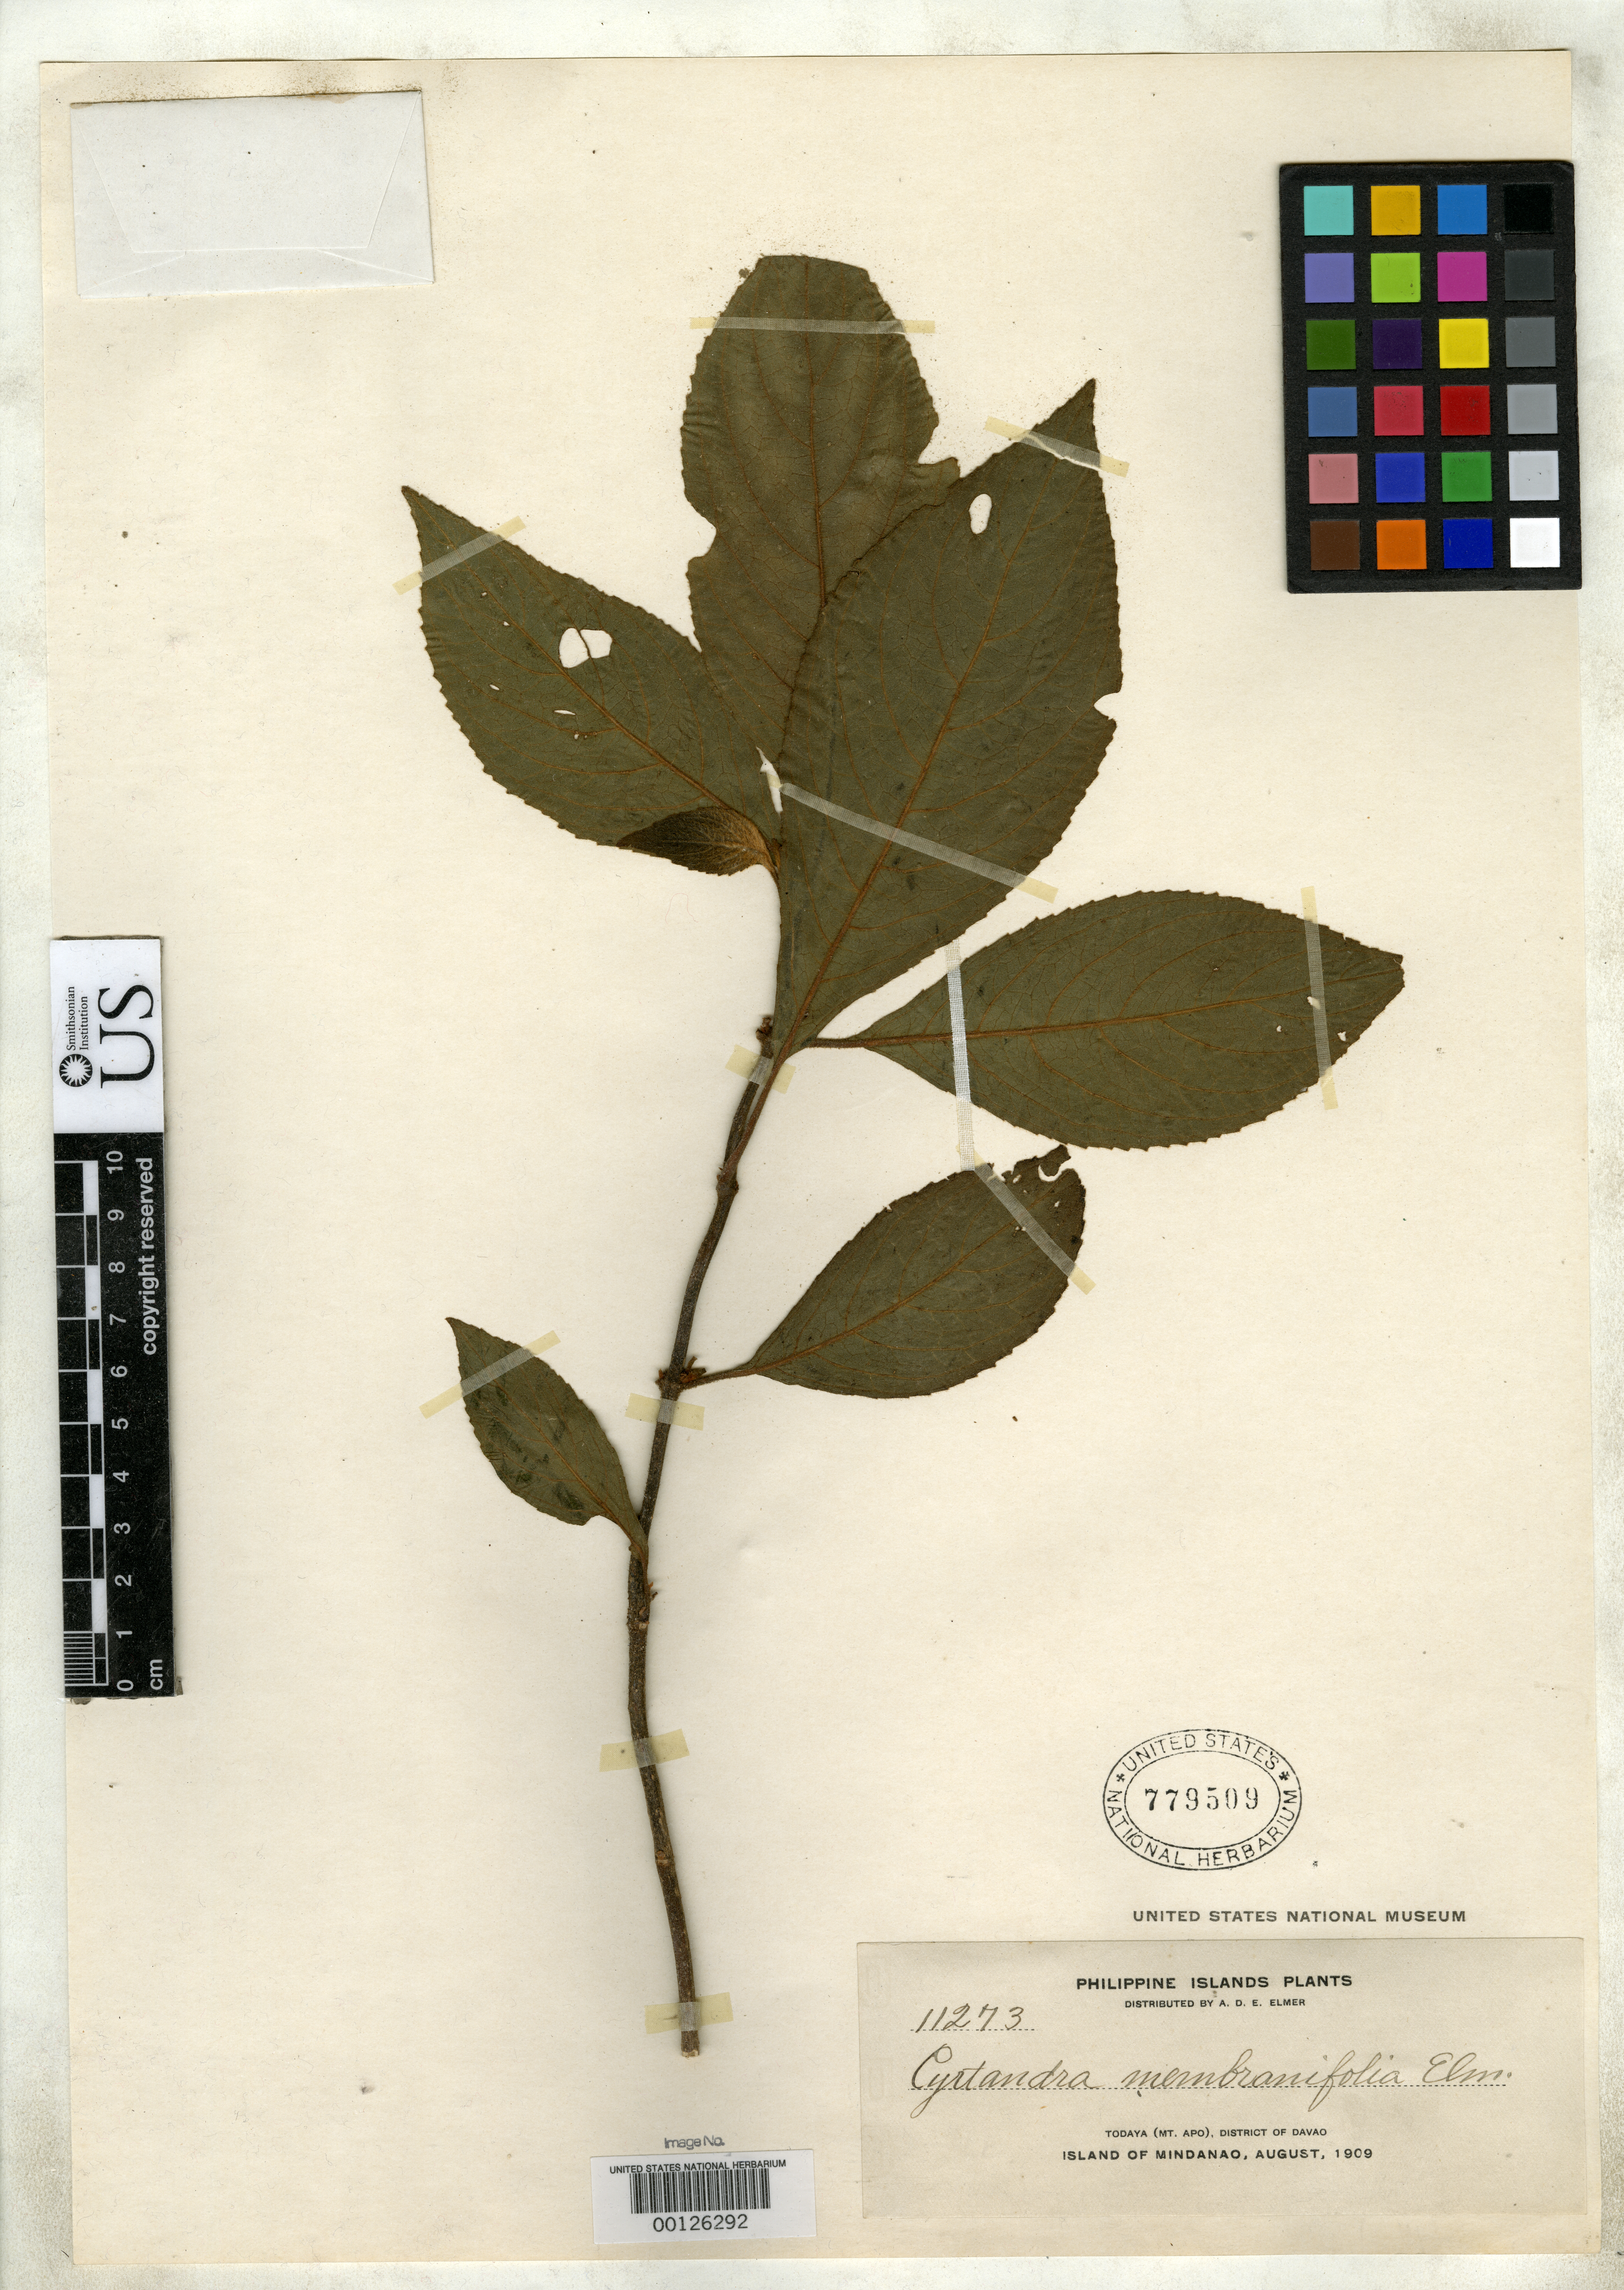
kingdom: Plantae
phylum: Tracheophyta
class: Magnoliopsida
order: Lamiales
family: Gesneriaceae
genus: Cyrtandra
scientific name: Cyrtandra membranifolia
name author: Elmer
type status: Isolectotype; Type Collection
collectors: A. D. E. Elmer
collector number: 11273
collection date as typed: Aug 1909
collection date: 1909-08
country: Philippines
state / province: Davao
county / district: Davao del Sur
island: Mindanao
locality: Todaya (Mt. Apo), District of Davao, Island of Mindanao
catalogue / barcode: US 779509